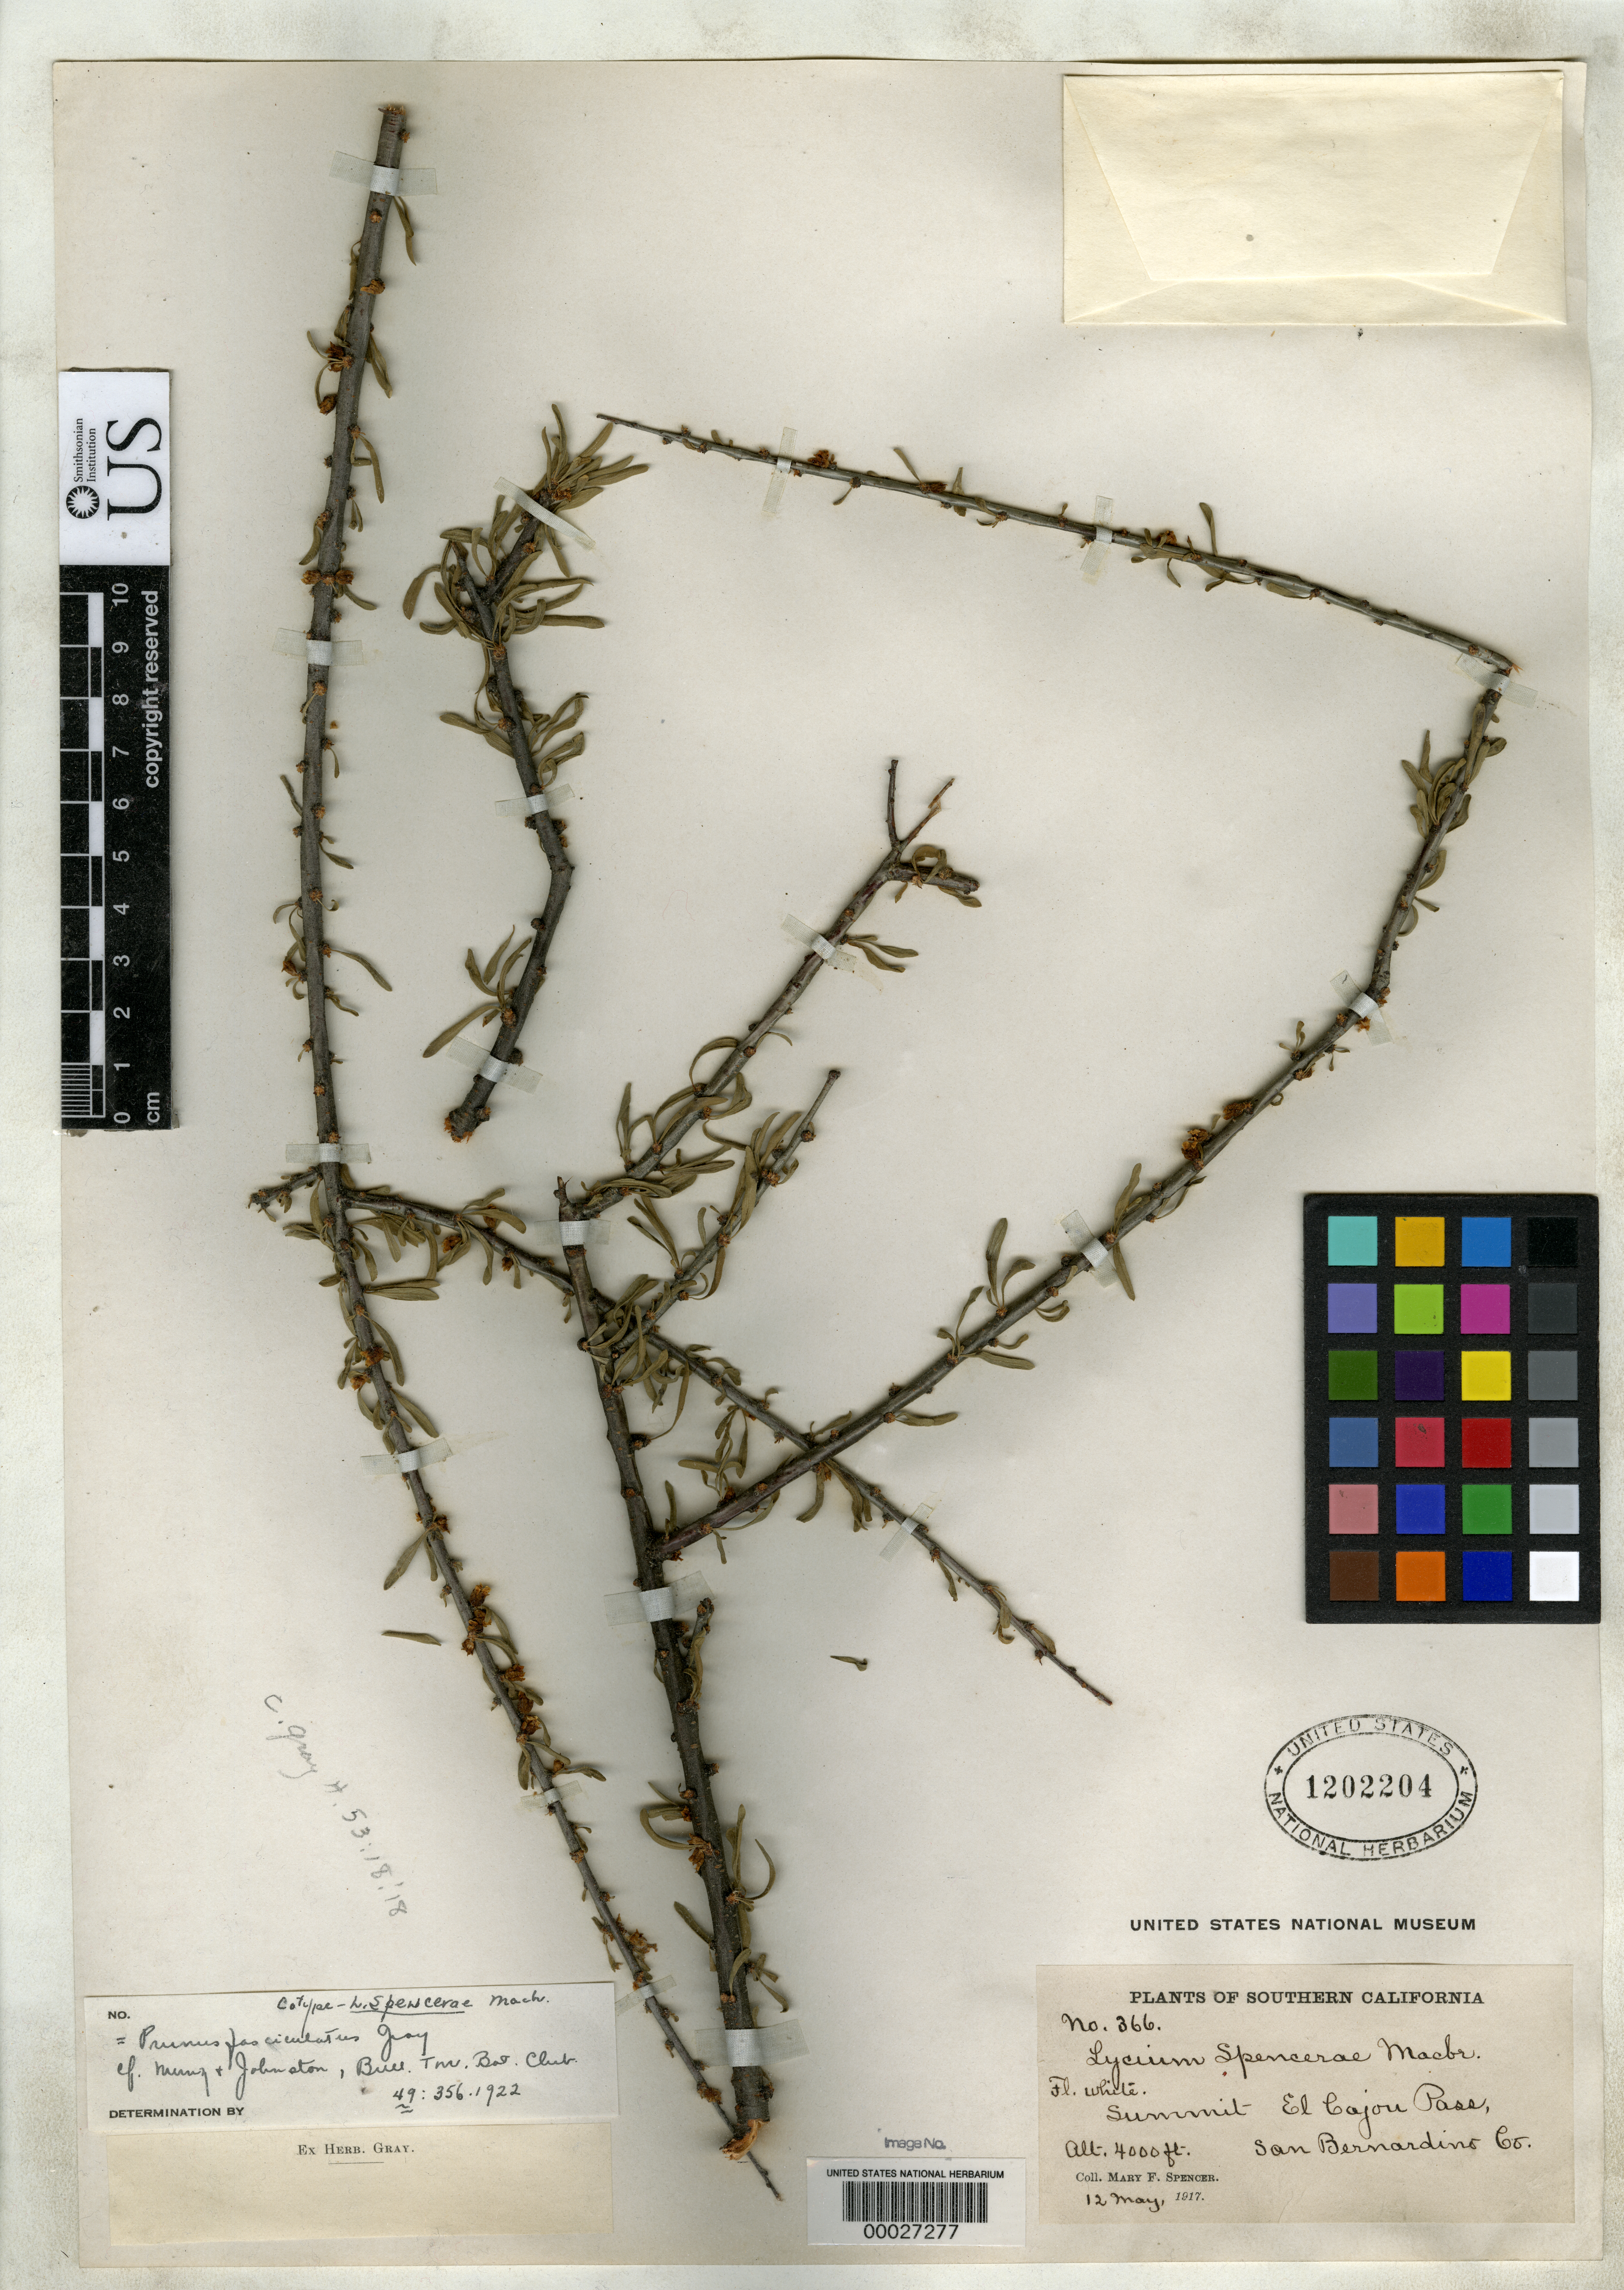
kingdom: Plantae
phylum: Tracheophyta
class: Magnoliopsida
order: Solanales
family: Solanaceae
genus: Lycium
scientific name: Lycium spencerae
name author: J.F. Macbr.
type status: Isotype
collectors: M. Spencer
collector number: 366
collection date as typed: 12 May 1917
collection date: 1917-05-12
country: United States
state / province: California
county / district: San Bernardino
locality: El Cajon Pass.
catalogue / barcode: US 1202204